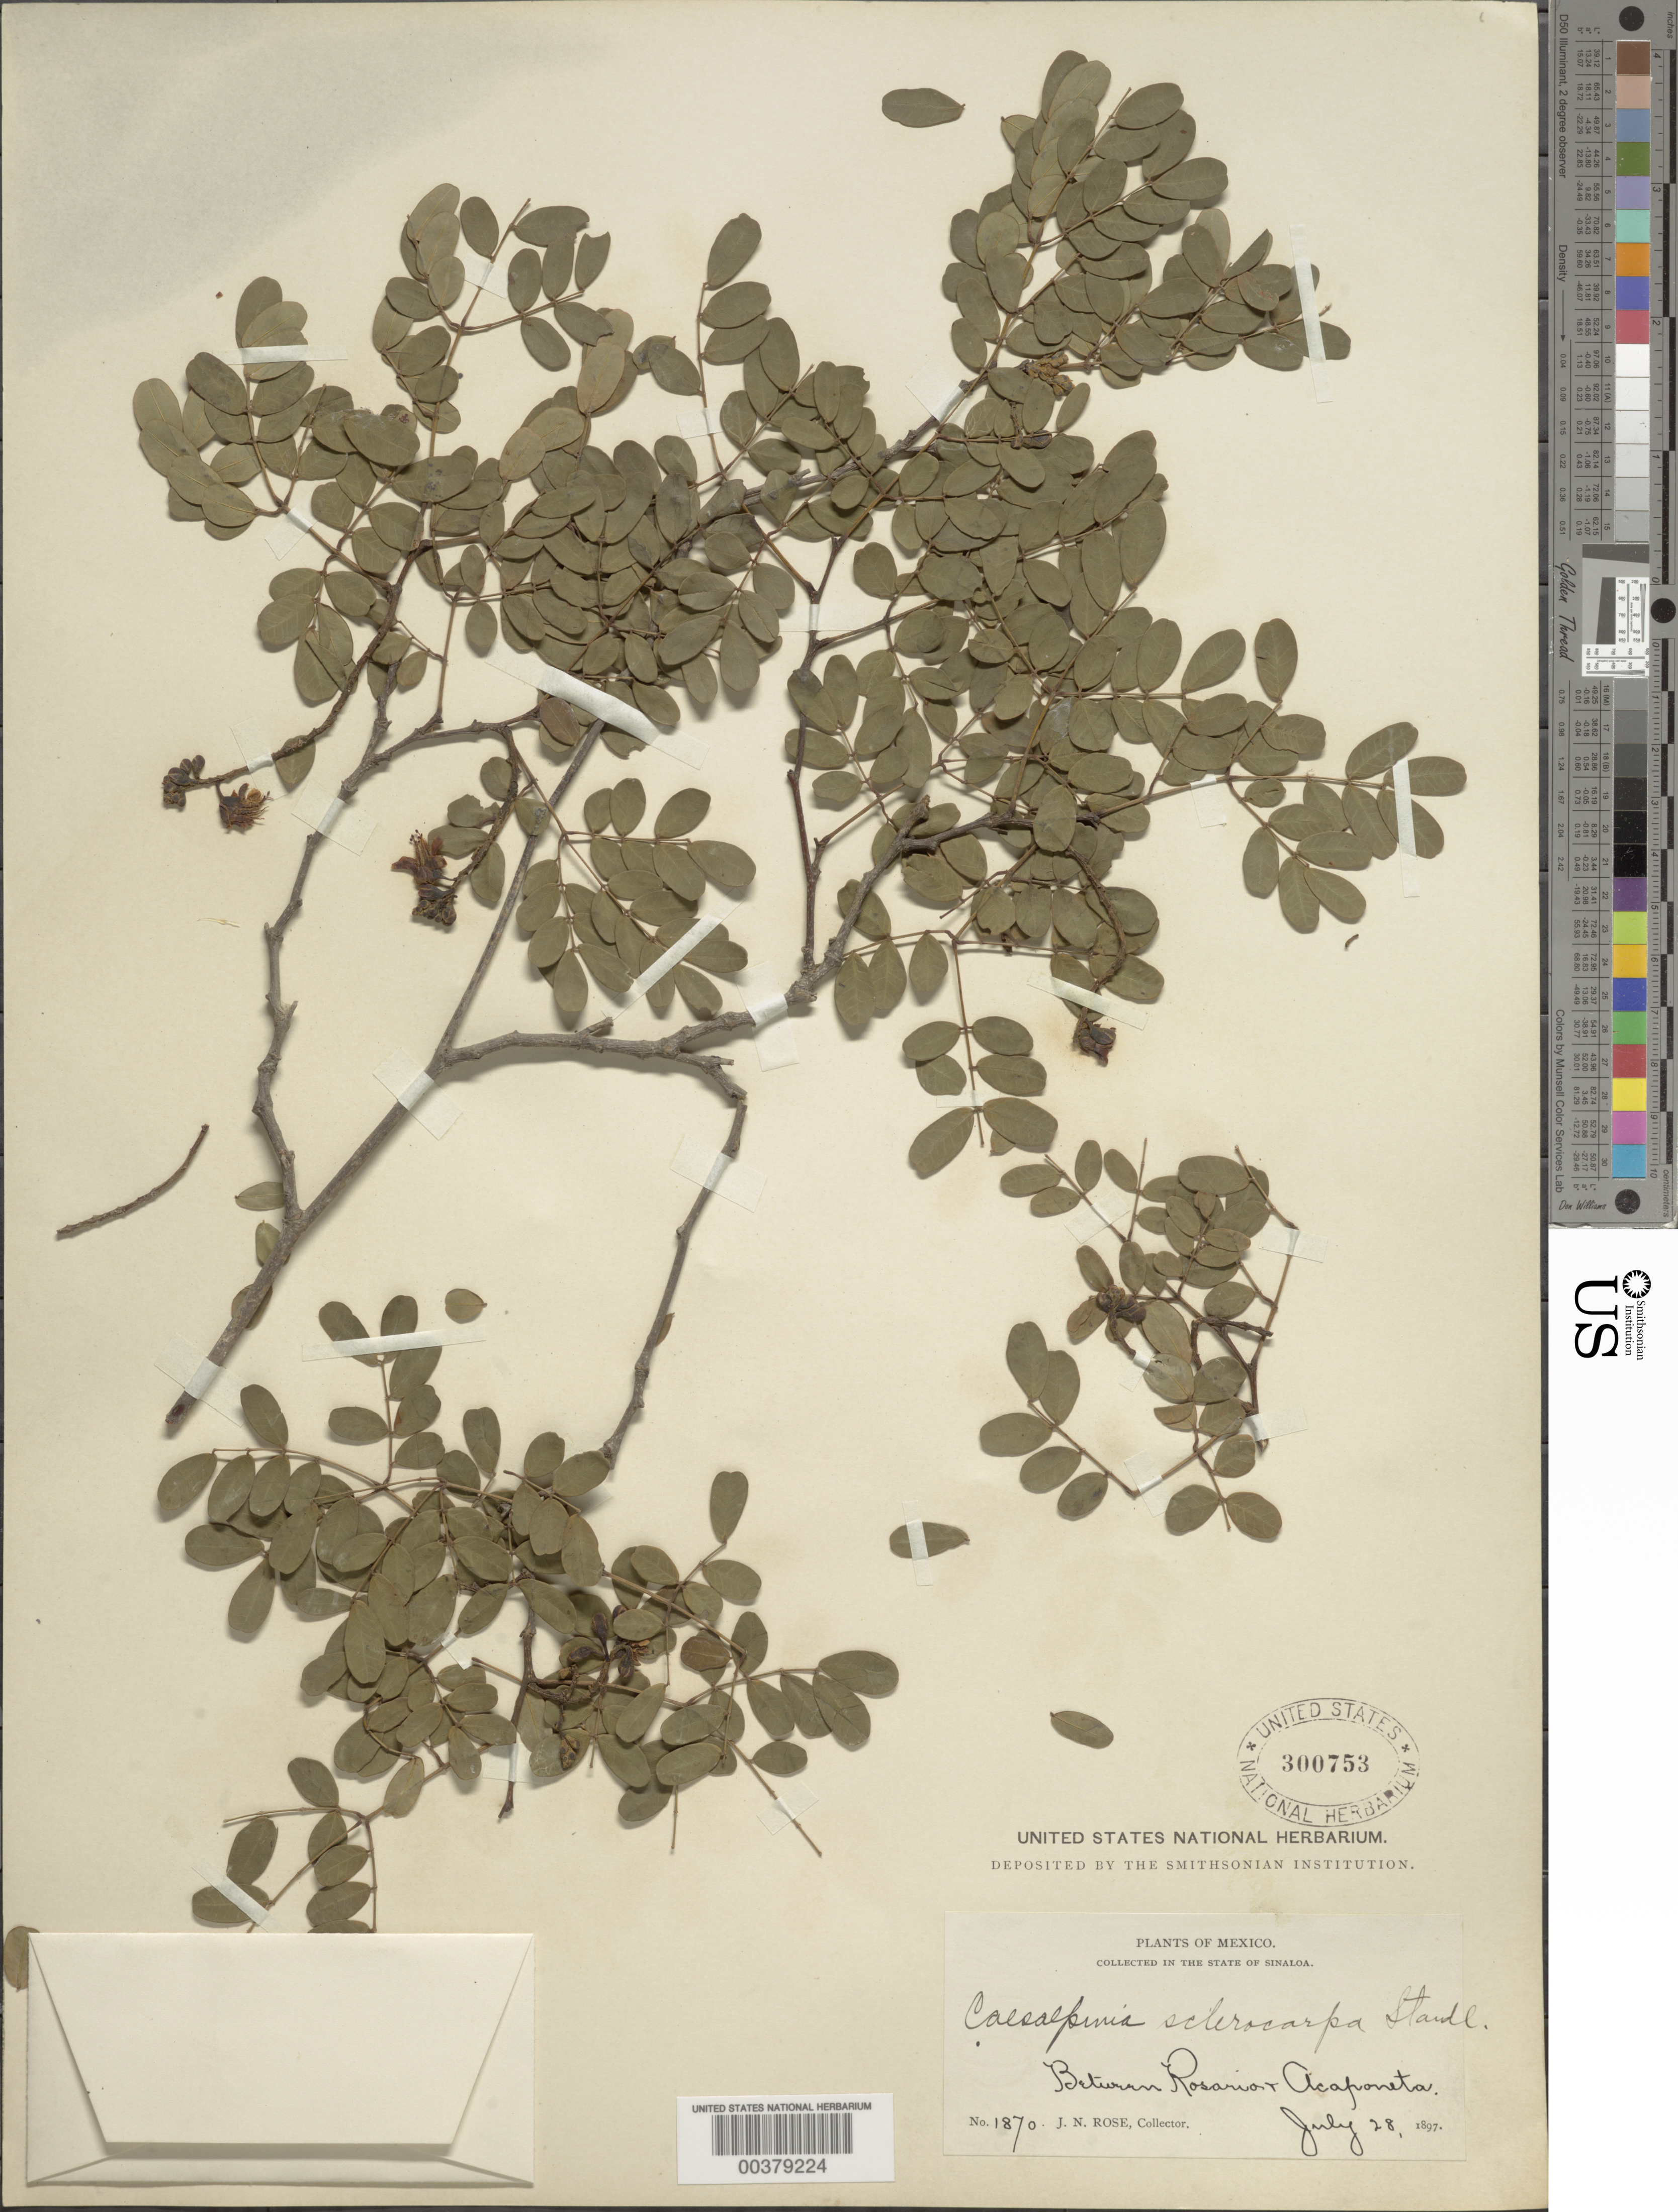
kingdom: Plantae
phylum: Tracheophyta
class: Magnoliopsida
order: Fabales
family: Fabaceae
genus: Libidibia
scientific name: Libidibia sclerocarpa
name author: (Standl.) Britton & Rose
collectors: J. N. Rose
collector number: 1870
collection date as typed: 28 Jul 1897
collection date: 1897-07-28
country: Mexico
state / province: Sinaloa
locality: Between Rosario and Acaponeta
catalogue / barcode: US 300753